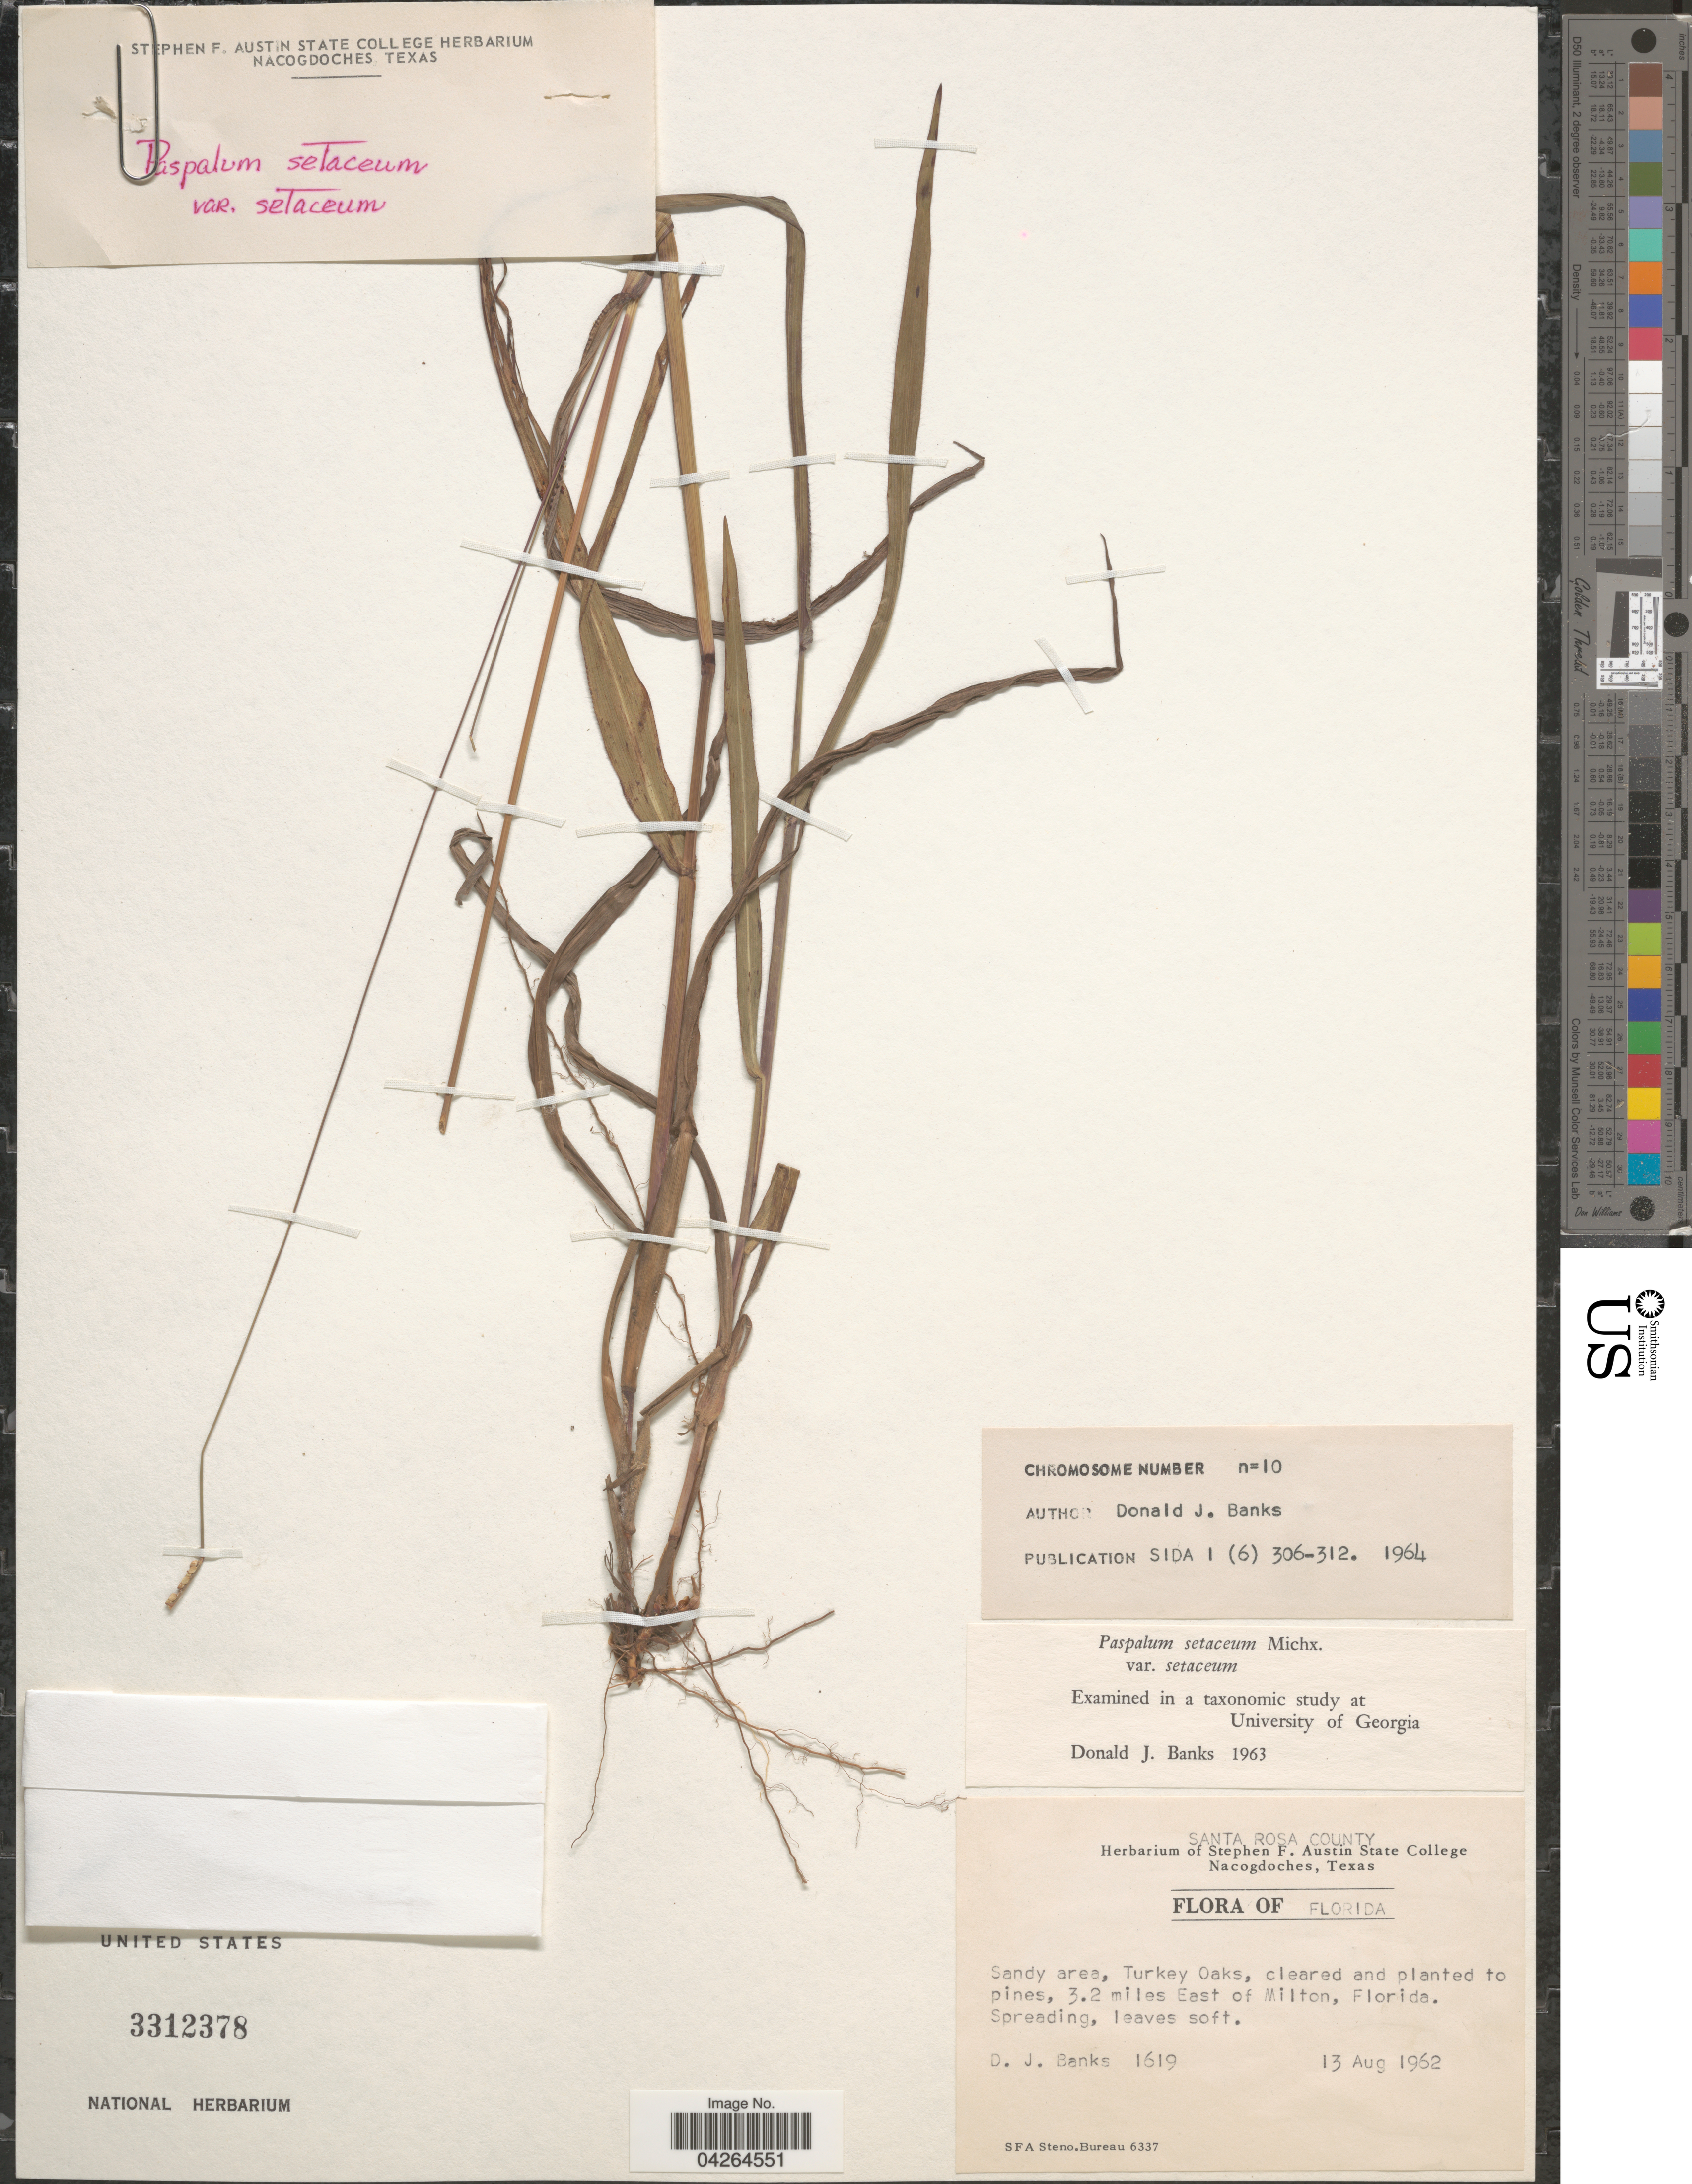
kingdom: Plantae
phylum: Tracheophyta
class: Liliopsida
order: Poales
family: Poaceae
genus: Paspalum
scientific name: Paspalum setaceum var. setaceum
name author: Michx.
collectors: D. J. Banks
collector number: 1619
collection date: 1962-08-13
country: United States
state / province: Florida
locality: Santa Rosa County. Sandy area, Turkey Oaks, cleared and planted to pines, 3.2 miles East of Milton.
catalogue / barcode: US 3312378